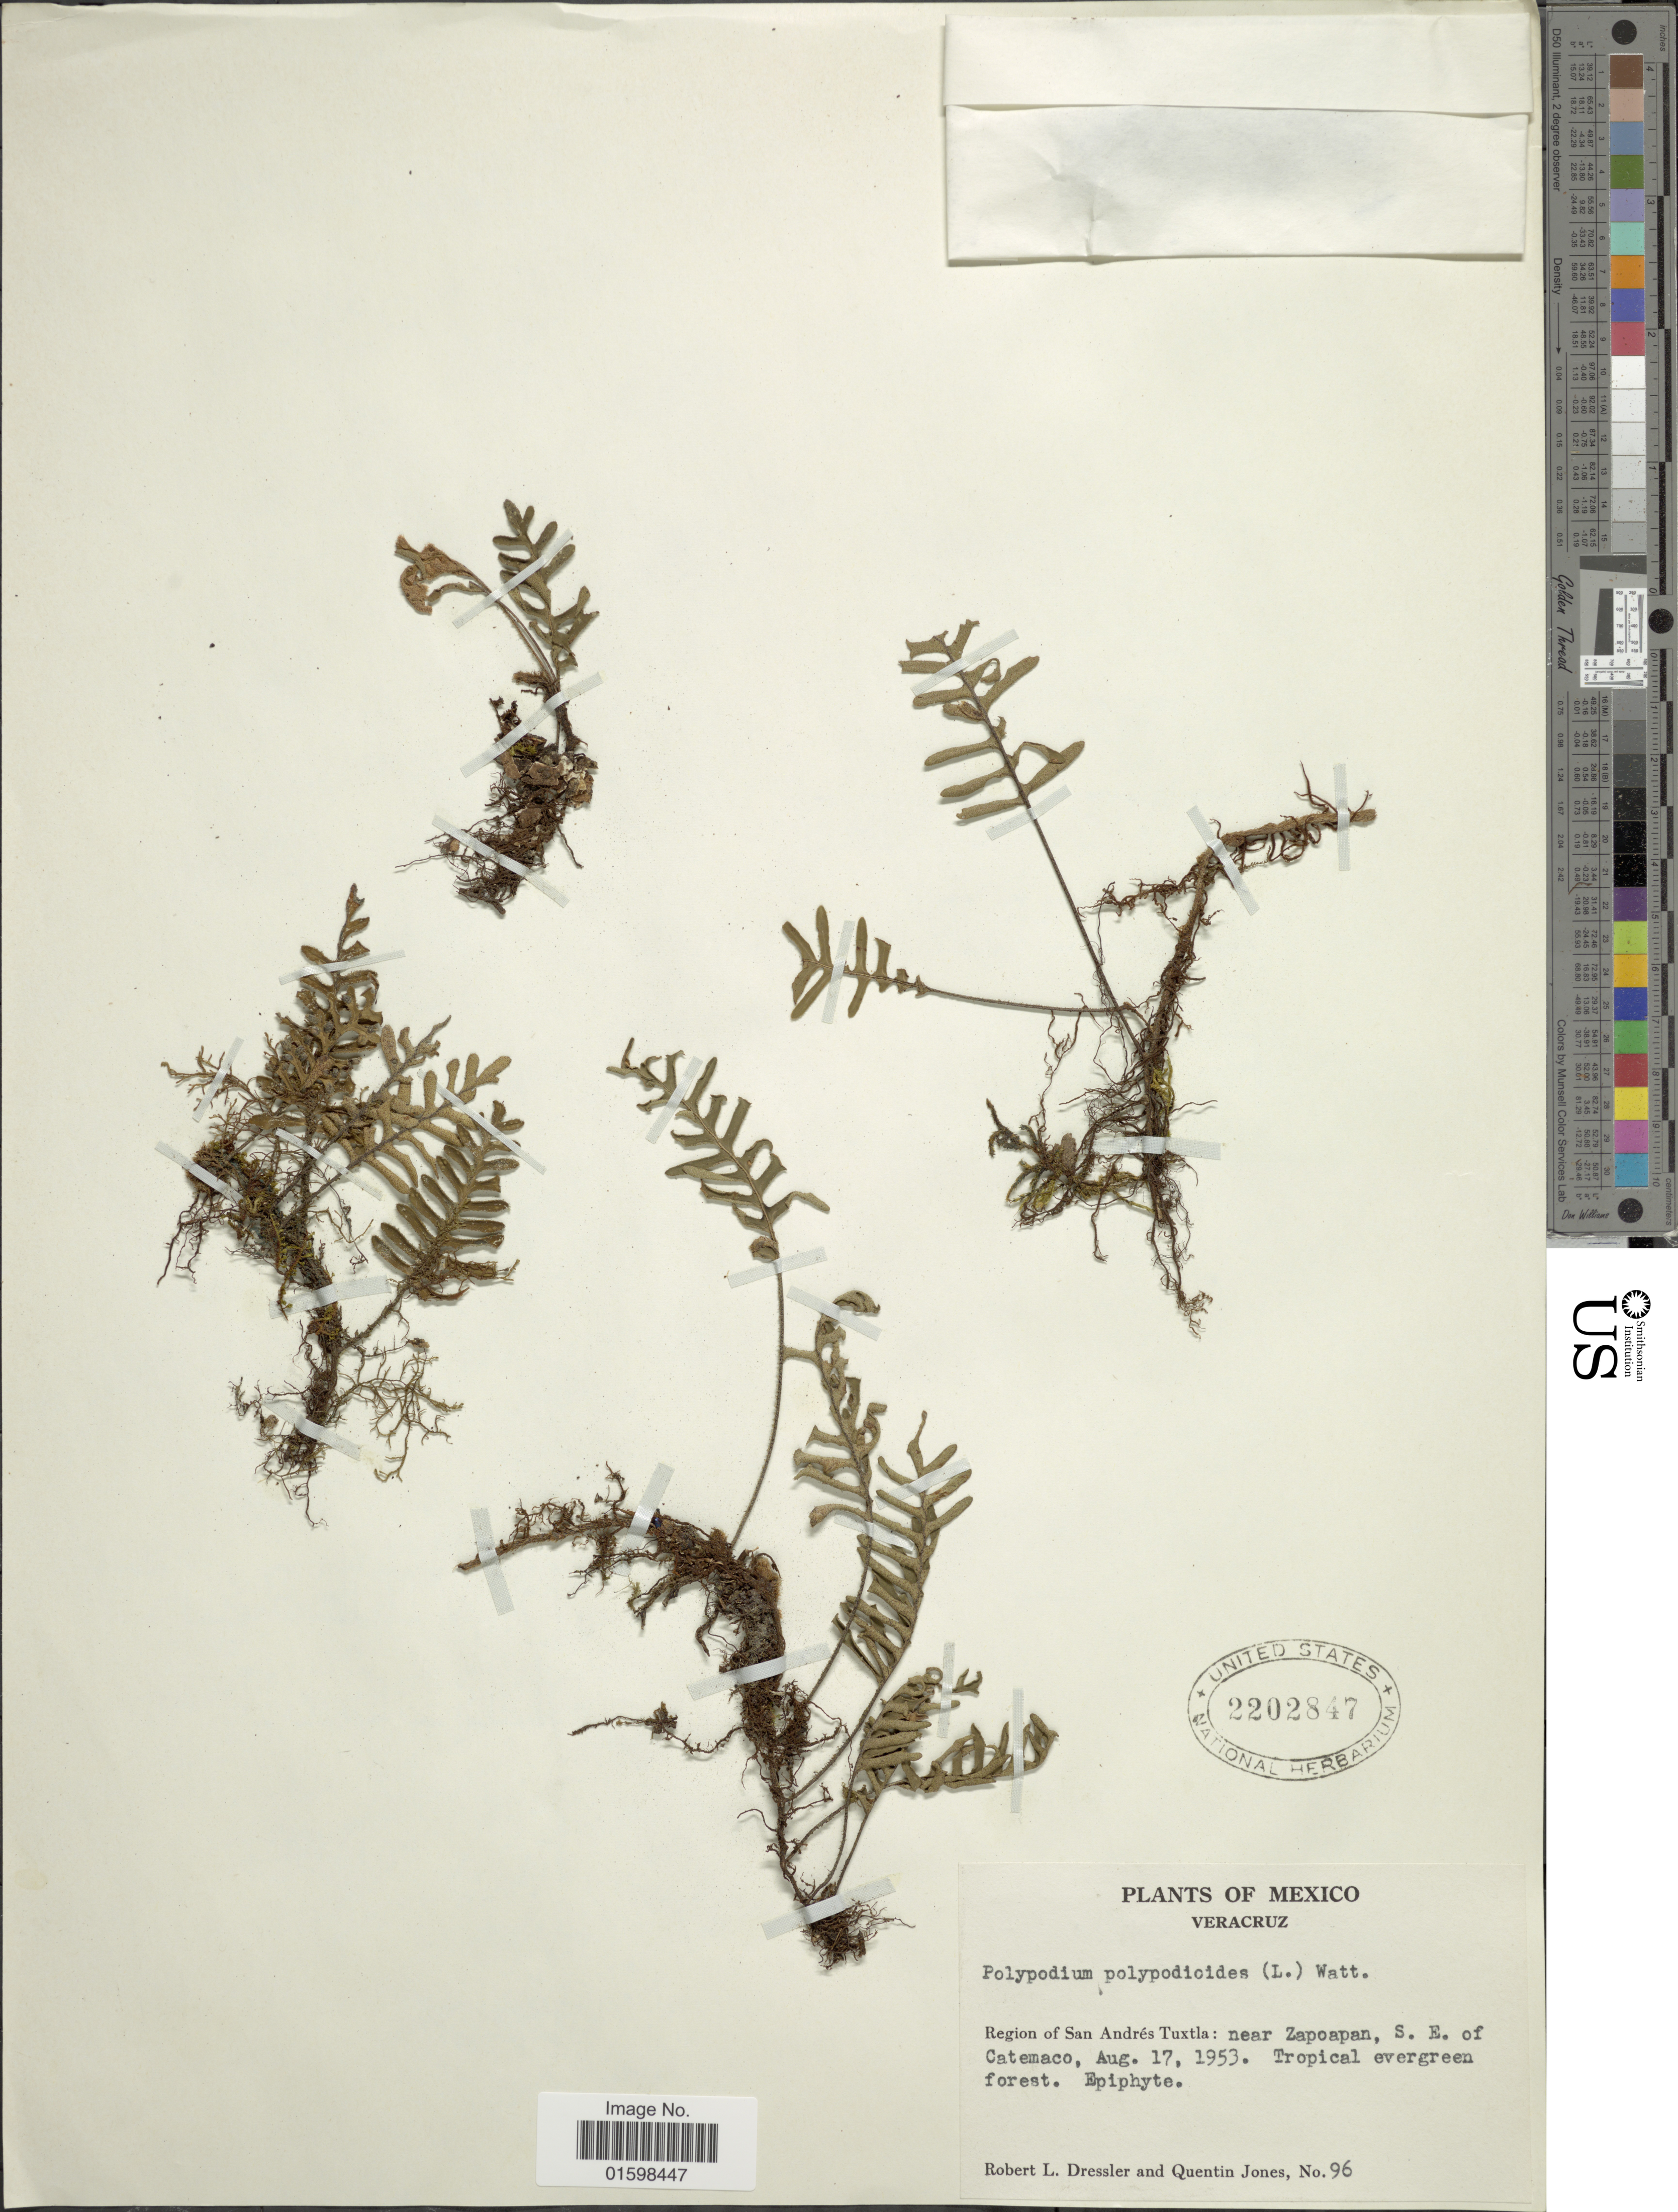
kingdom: Plantae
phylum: Tracheophyta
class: Polypodiopsida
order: Polypodiales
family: Polypodiaceae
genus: Pleopeltis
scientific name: Pleopeltis polypodioides var. acicularis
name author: (Weath.) E.G. Andrews & Windham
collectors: R. Dressler & Q. Jones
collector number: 96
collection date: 1953-08-17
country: Mexico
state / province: Veracruz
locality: Vera Cruz. region of San Andres Tuxtla: near Zapoapan, S. E. of Catemaco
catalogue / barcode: US 2202847